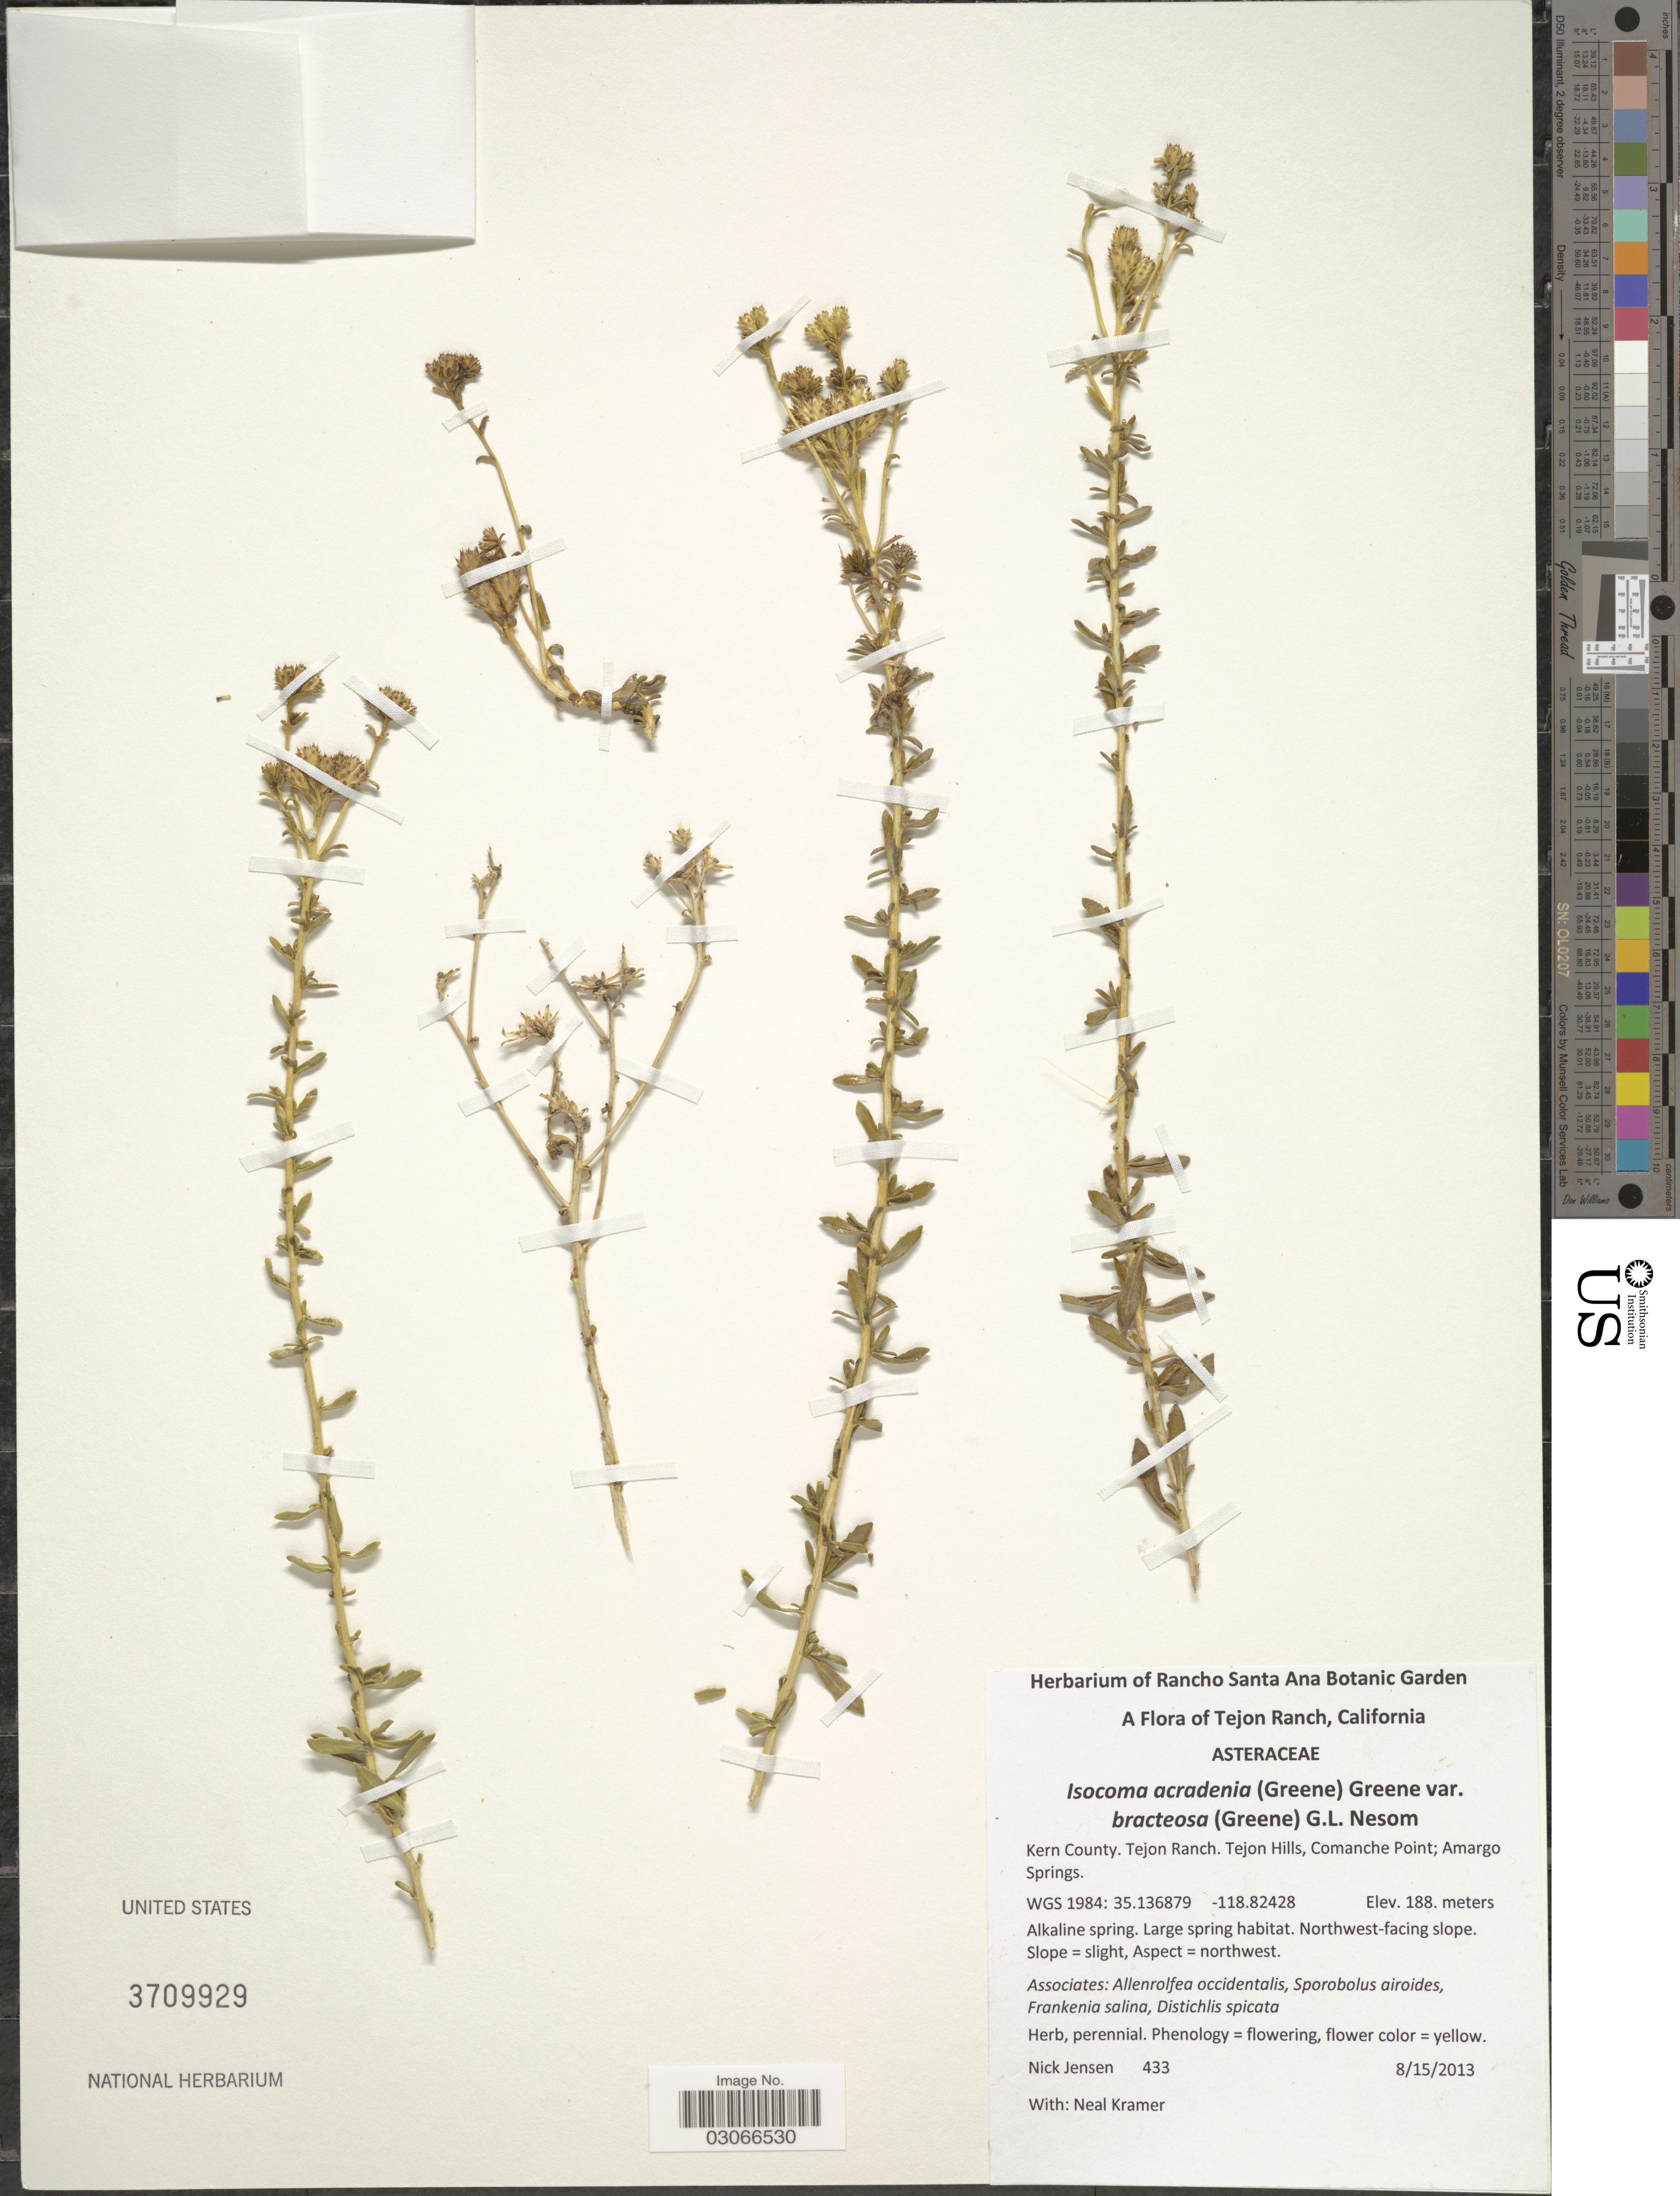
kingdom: Plantae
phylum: Tracheophyta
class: Magnoliopsida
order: Asterales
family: Asteraceae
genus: Isocoma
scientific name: Isocoma acradenia var. bracteosa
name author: (Greene) G.L. Nesom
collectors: N. Jensen & N. Kramer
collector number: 433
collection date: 2013-08-15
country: United States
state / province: California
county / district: Kern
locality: Tejon Ranch. Kern County. Tejon Hills, Comanche Point; Amargo Springs.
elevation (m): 188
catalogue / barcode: US 3709929